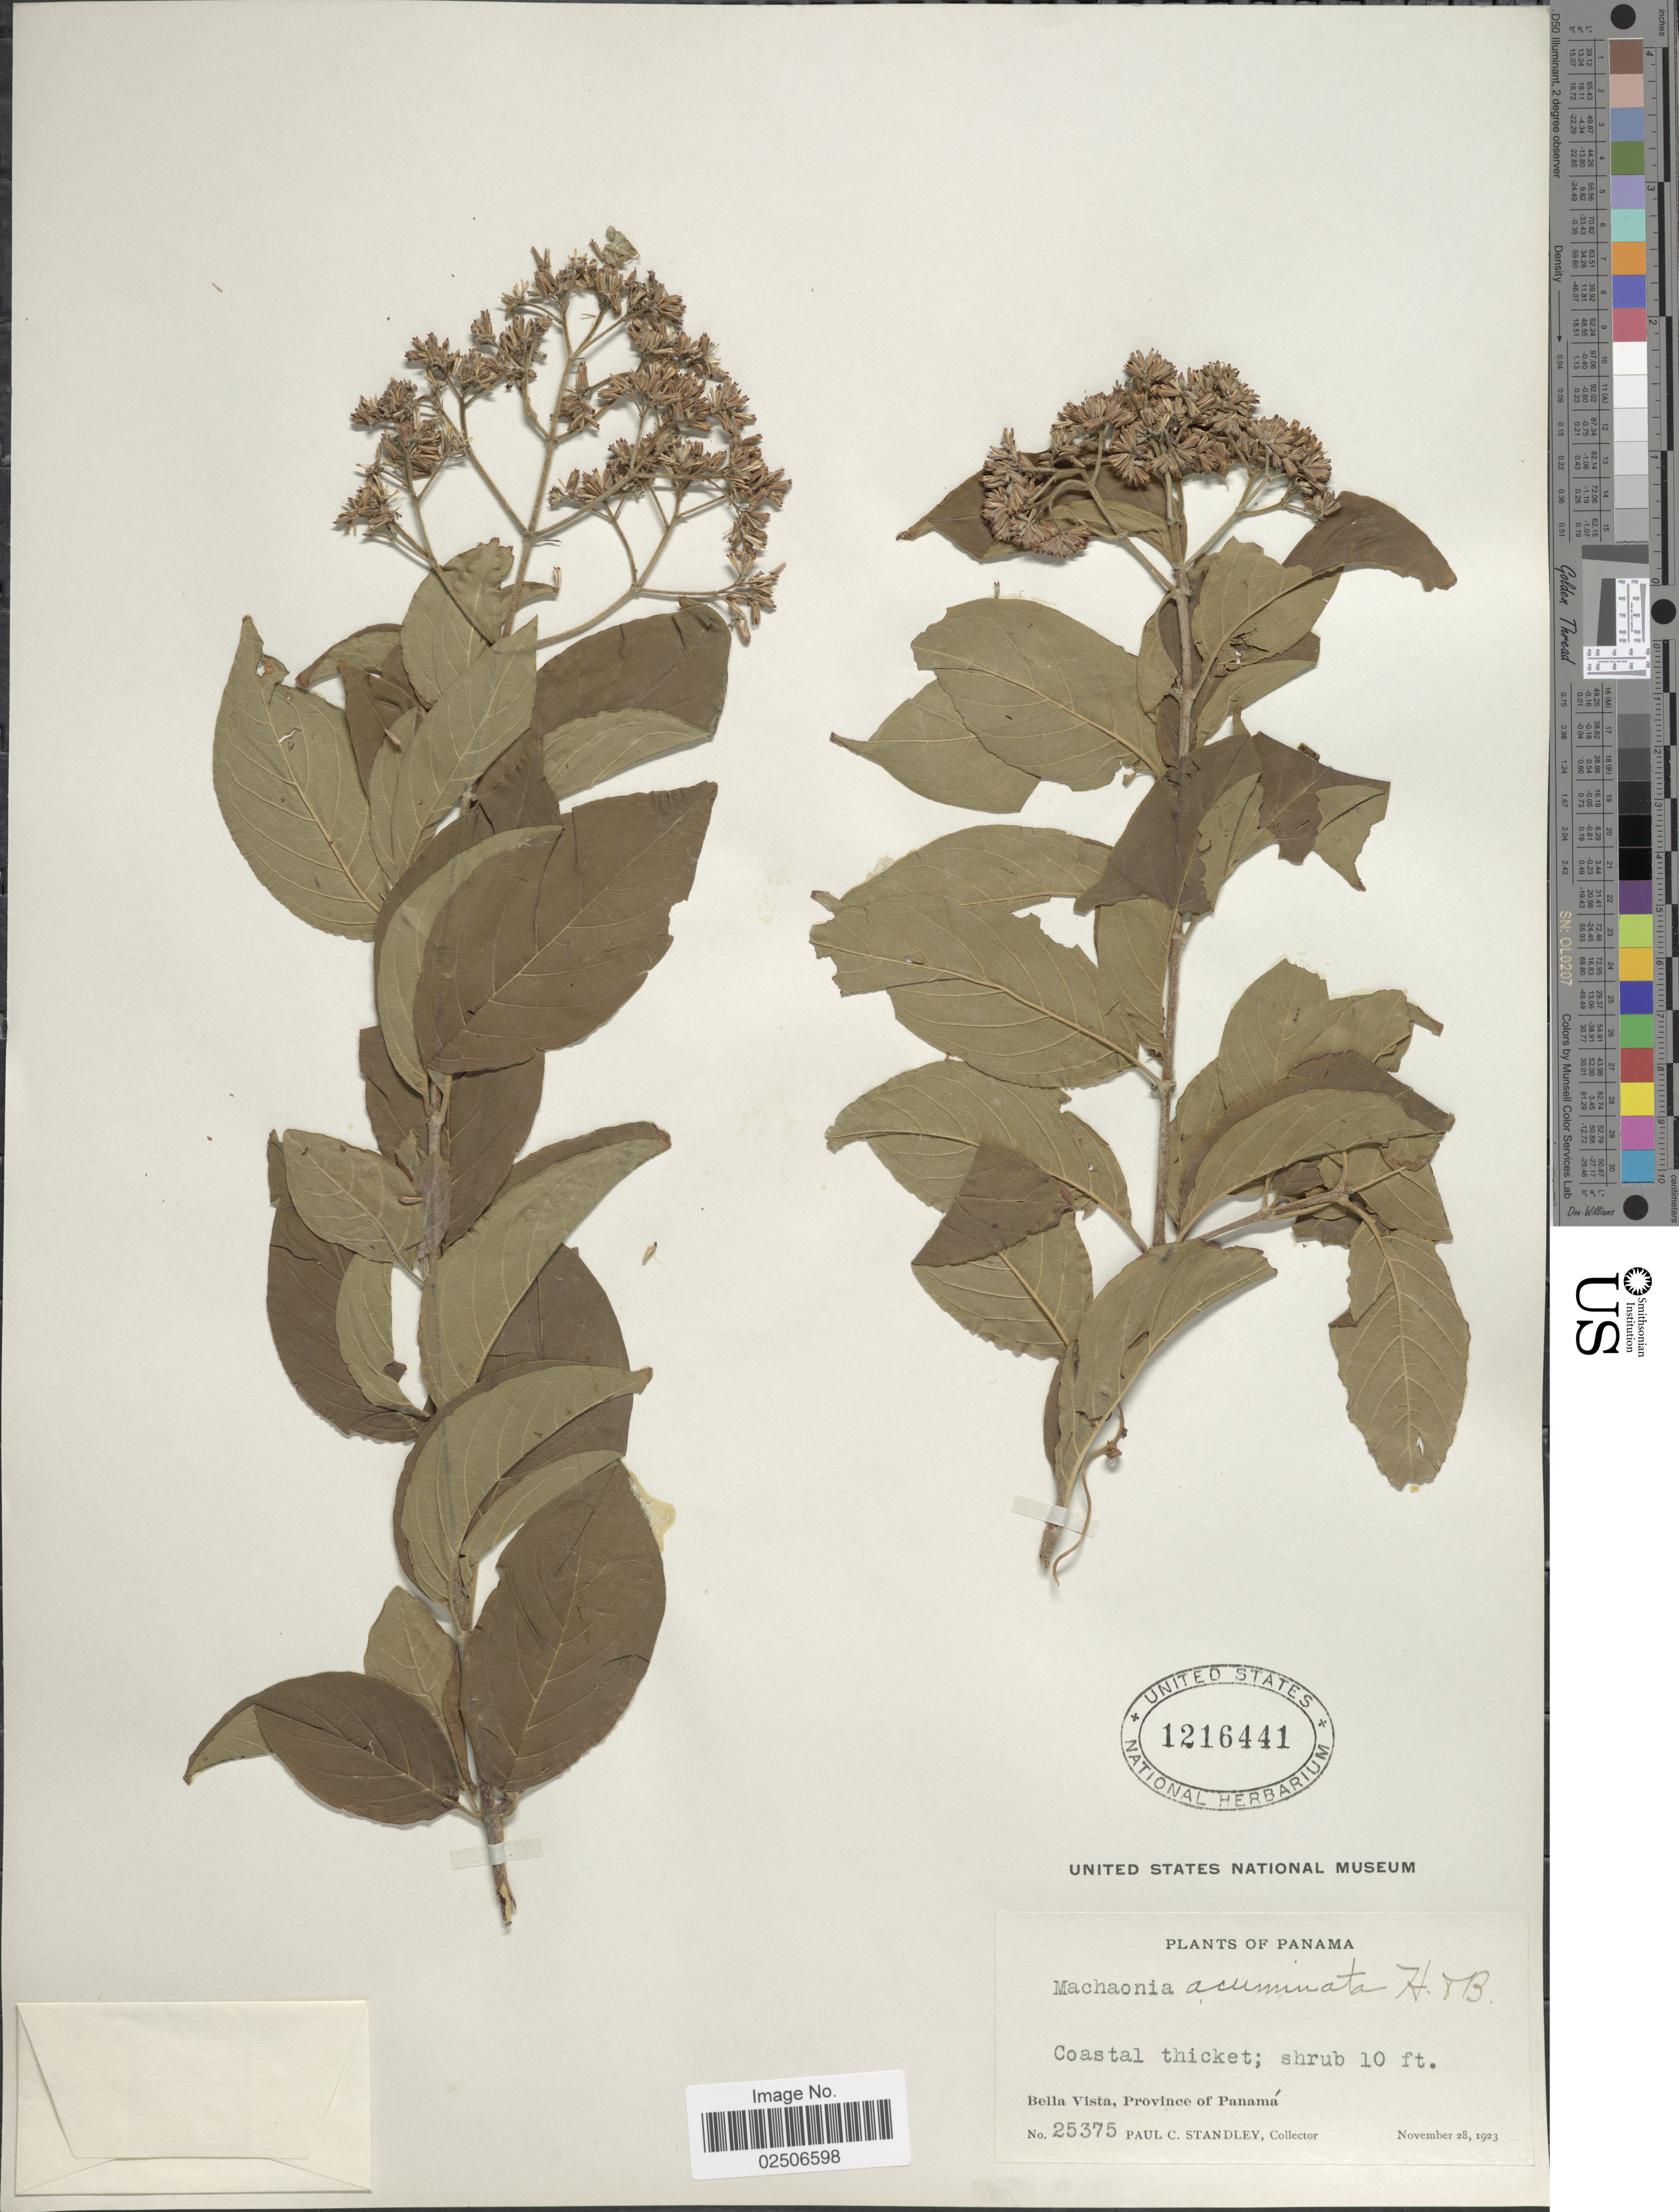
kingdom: Plantae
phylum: Tracheophyta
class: Magnoliopsida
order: Gentianales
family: Rubiaceae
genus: Machaonia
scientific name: Machaonia acuminata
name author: Bonpl.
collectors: P. C. Standley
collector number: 25375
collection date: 1923-11-28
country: Panama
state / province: Panamá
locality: Bella Vista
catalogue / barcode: US 1216441